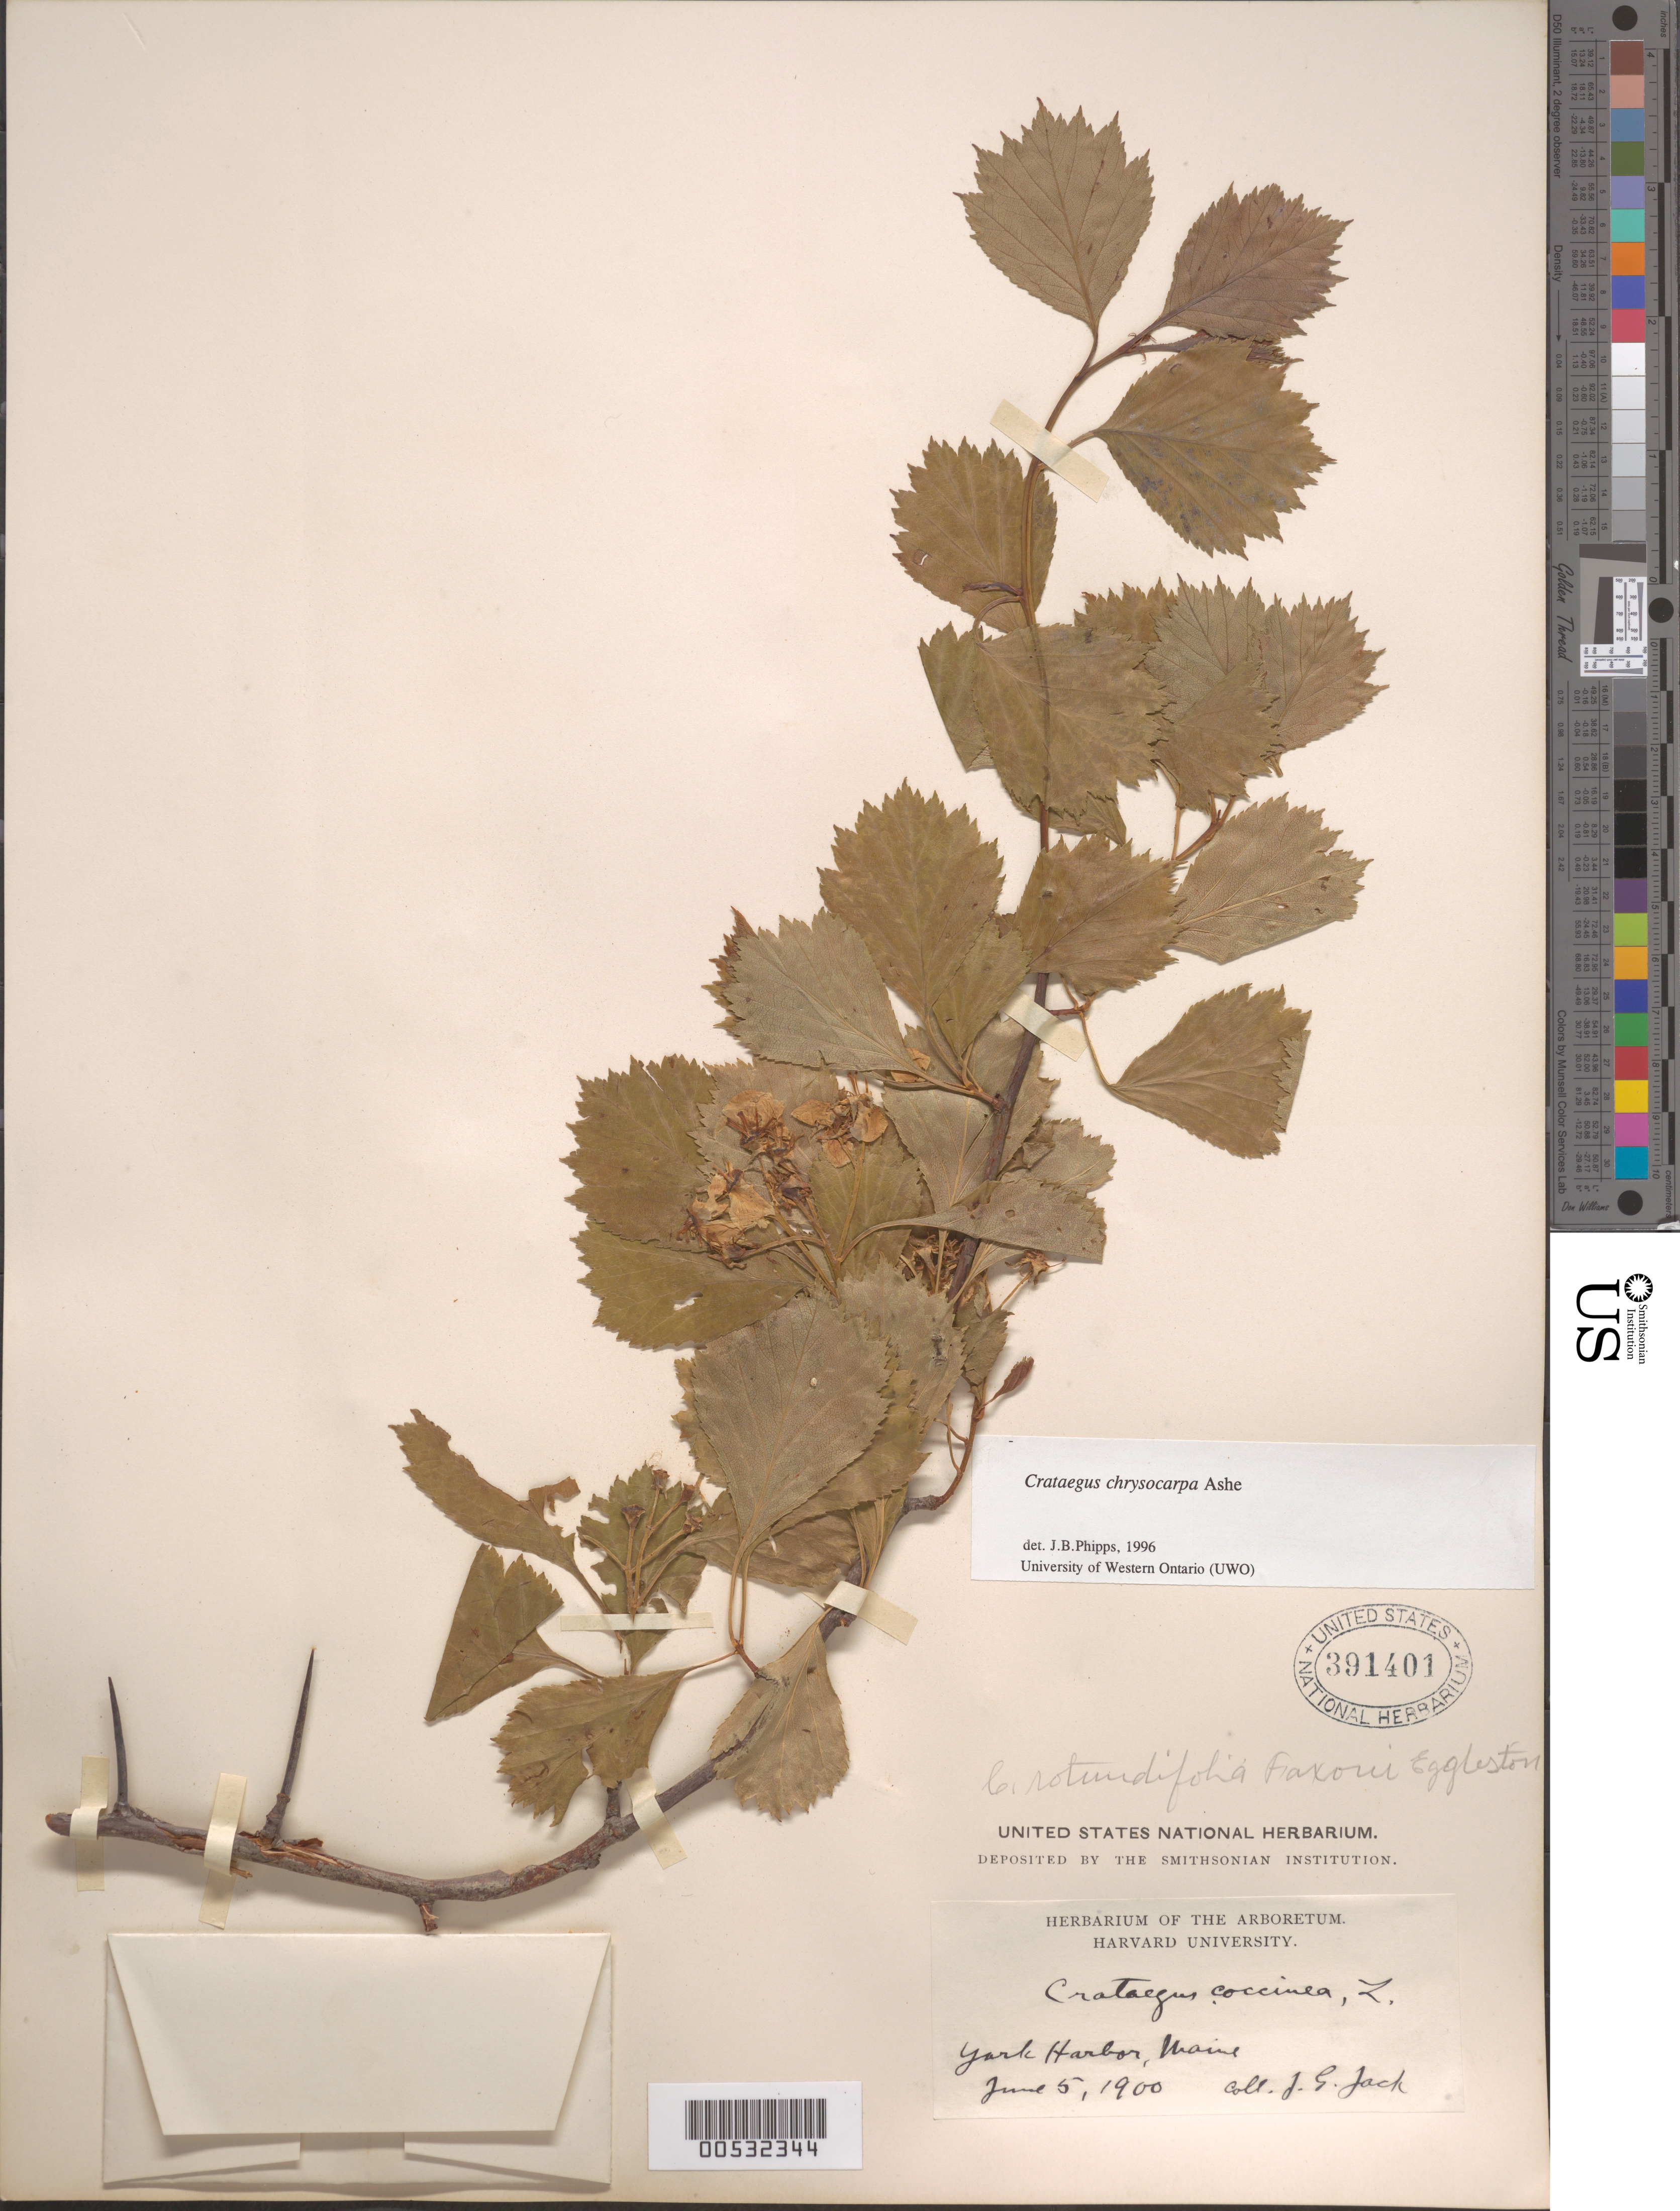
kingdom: Plantae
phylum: Tracheophyta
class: Magnoliopsida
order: Rosales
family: Rosaceae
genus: Crataegus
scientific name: Crataegus chrysocarpa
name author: Ashe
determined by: Phipps, James B., (UWO), University of Western Ontario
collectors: J. G. Jack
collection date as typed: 05 Jun 1900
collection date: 1900-06-05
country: United States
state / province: Maine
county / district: York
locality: York Harbor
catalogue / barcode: US 391401